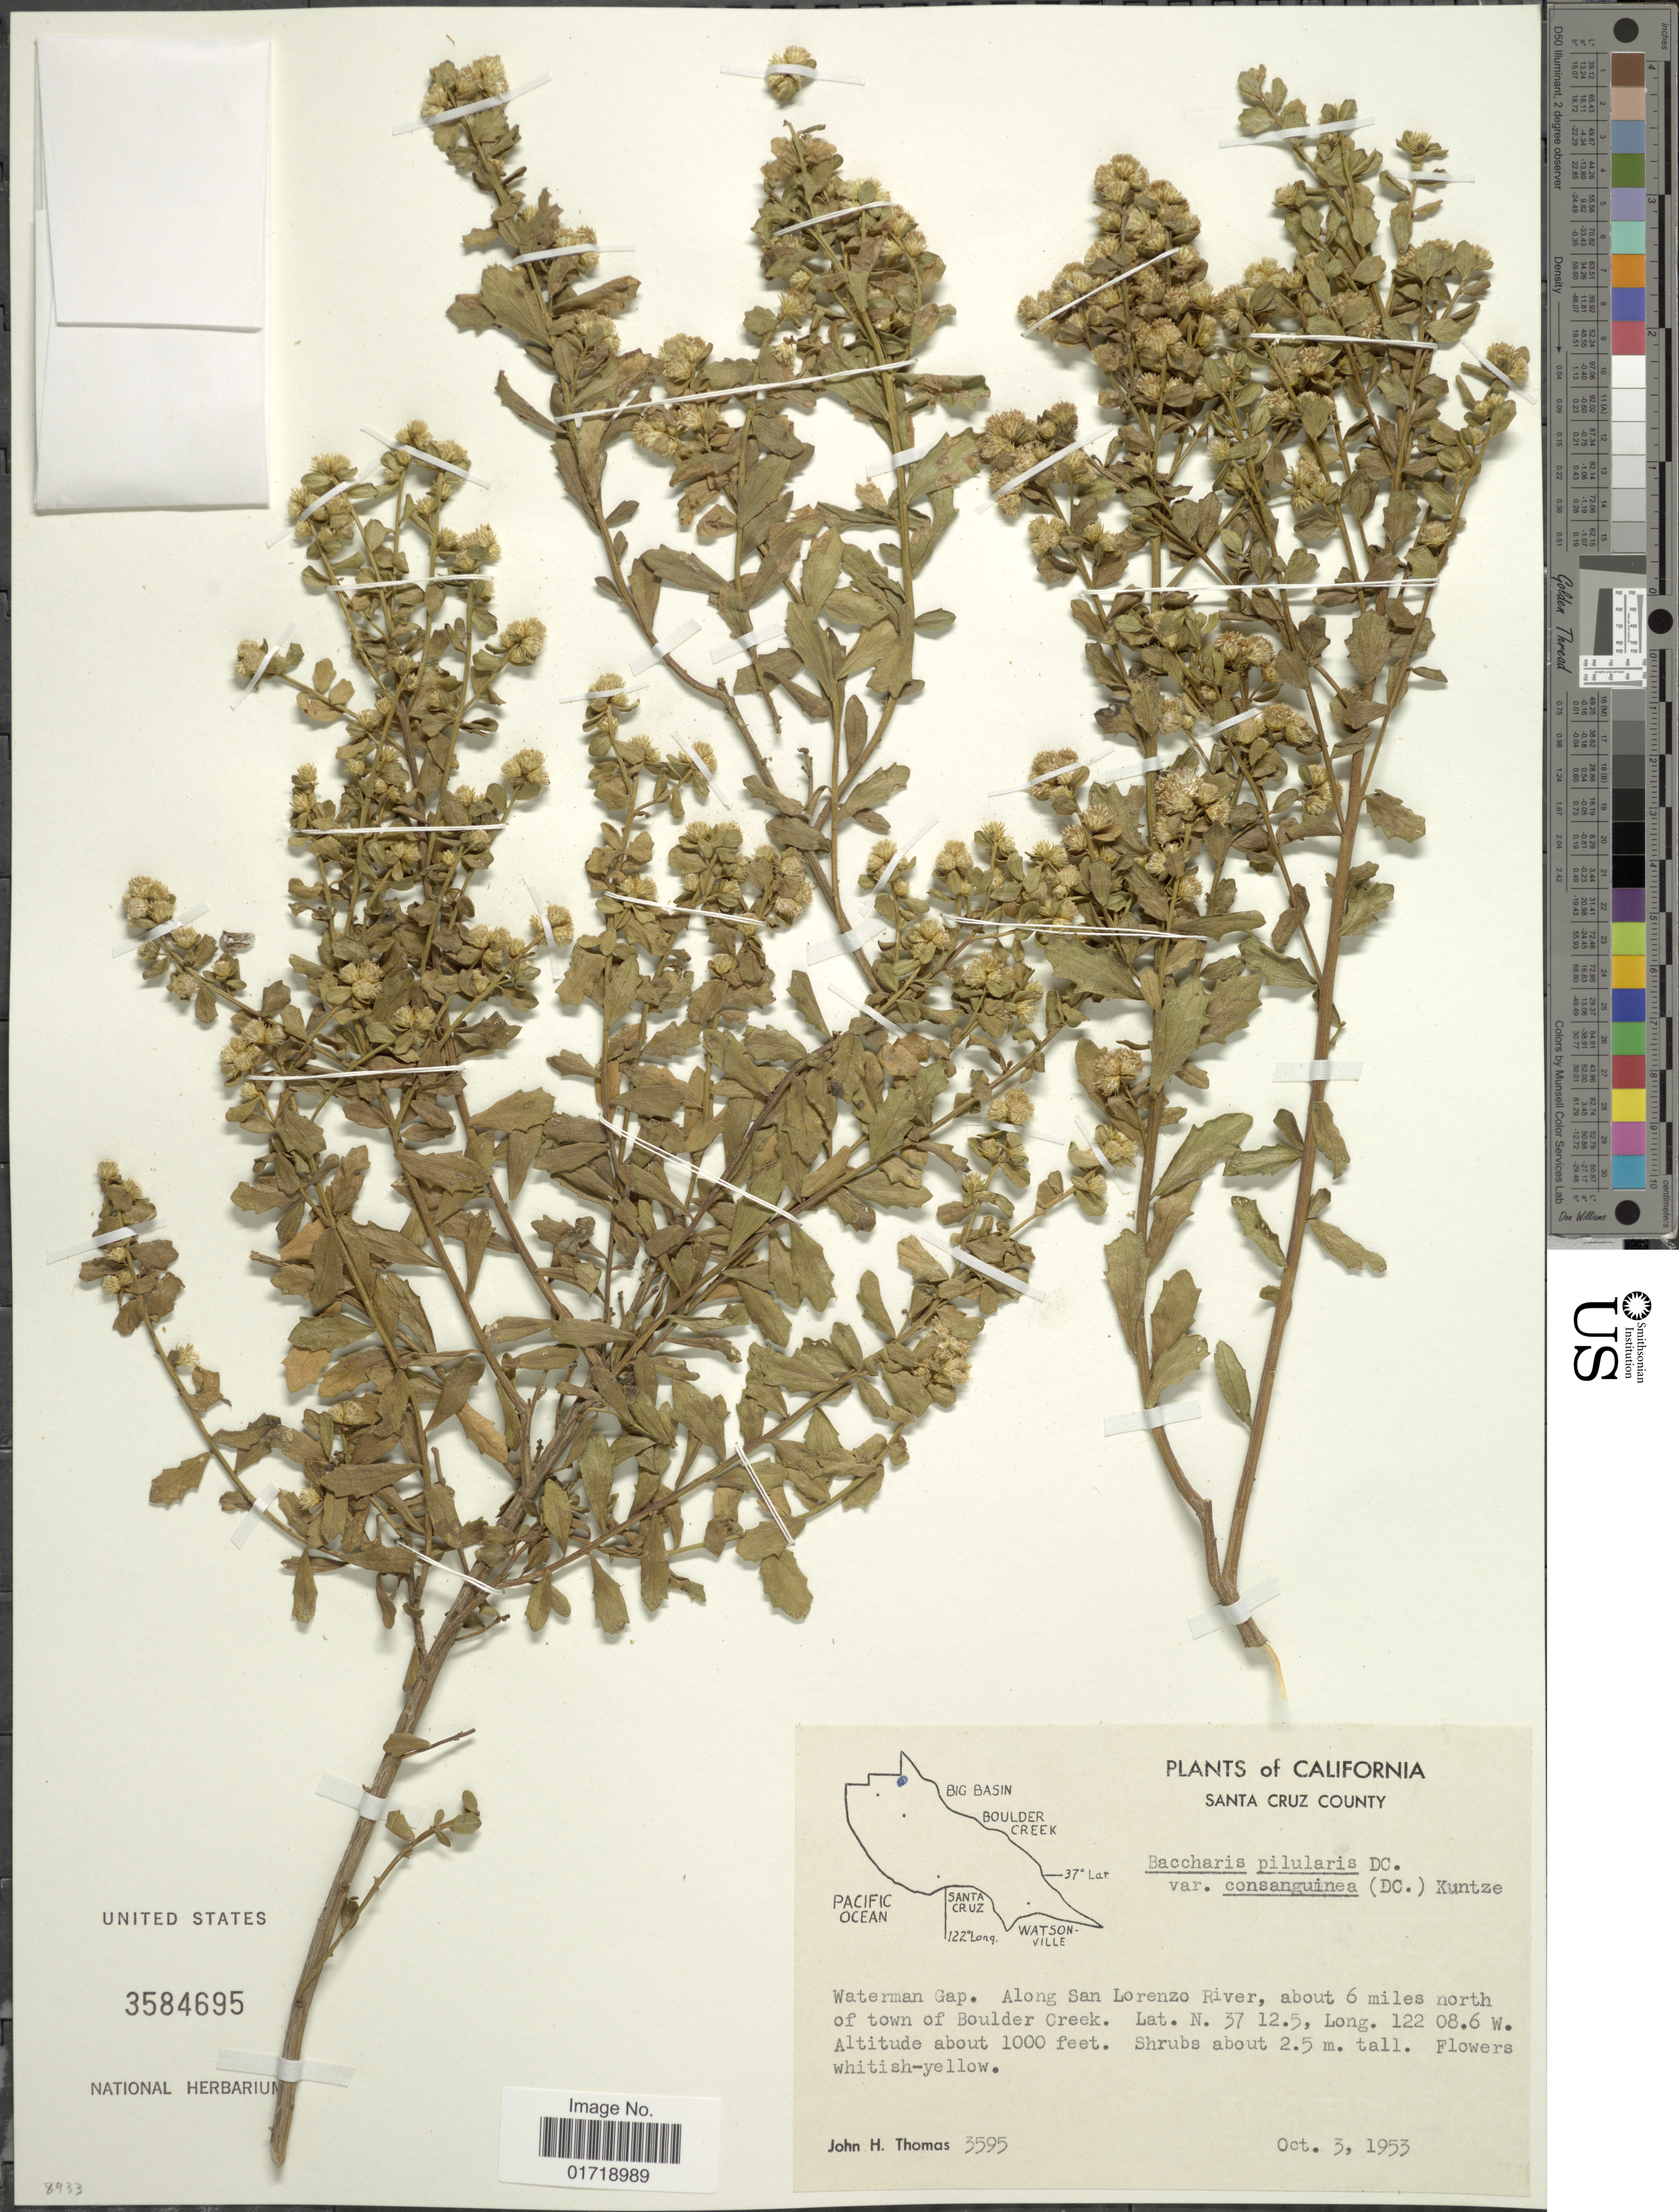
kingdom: Plantae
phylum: Tracheophyta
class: Magnoliopsida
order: Asterales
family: Asteraceae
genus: Baccharis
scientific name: Baccharis pilularis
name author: DC.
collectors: J. H. Thomas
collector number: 3595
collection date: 1953-10-03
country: United States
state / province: California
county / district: Santa Cruz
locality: Santa Cruz County, Waterman Gap, Along San Lorenzo River, about 6 miles north of town of Boulder Creek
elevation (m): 305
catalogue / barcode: US 3584695